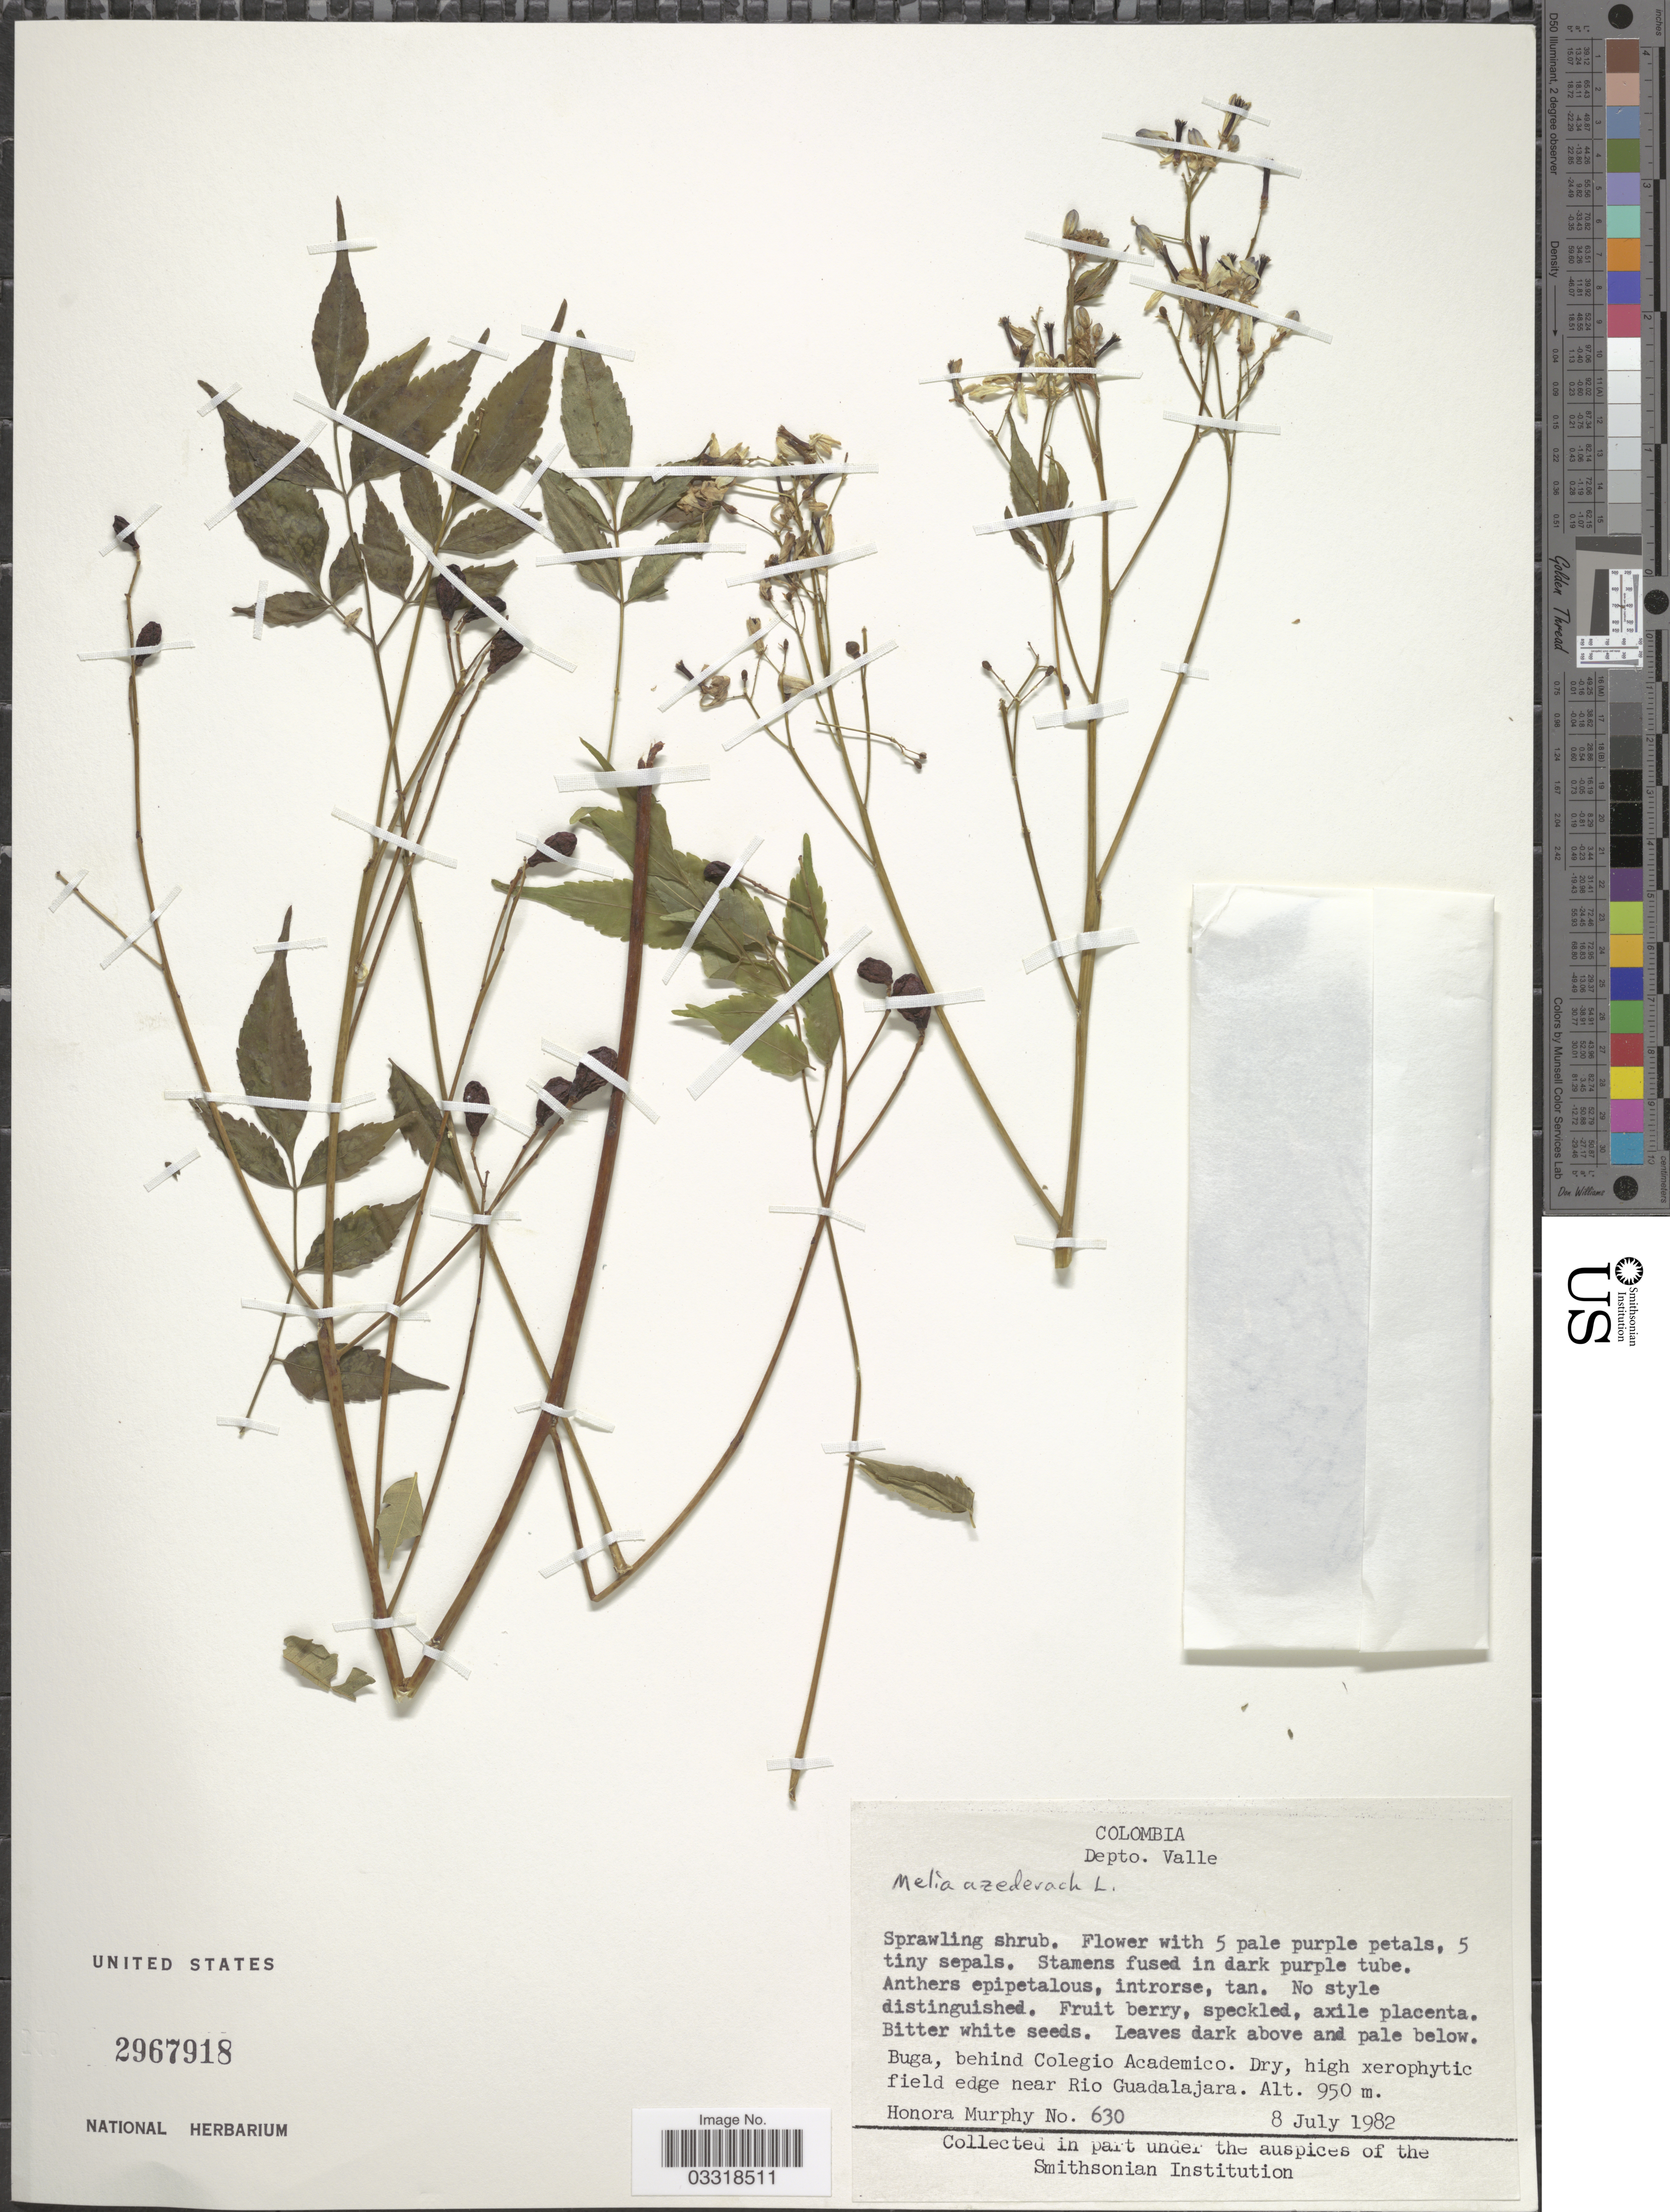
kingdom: Plantae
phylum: Tracheophyta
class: Magnoliopsida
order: Sapindales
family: Meliaceae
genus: Melia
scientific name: Melia azedarach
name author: L.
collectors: H. Murphy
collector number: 630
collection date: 1982-07-08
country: Colombia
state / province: Valle del Cauca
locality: Depto. Valle. Buga, behind Colegio Academico. Field egde near Rio Guadalajara.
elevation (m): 950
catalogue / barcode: US 2967918